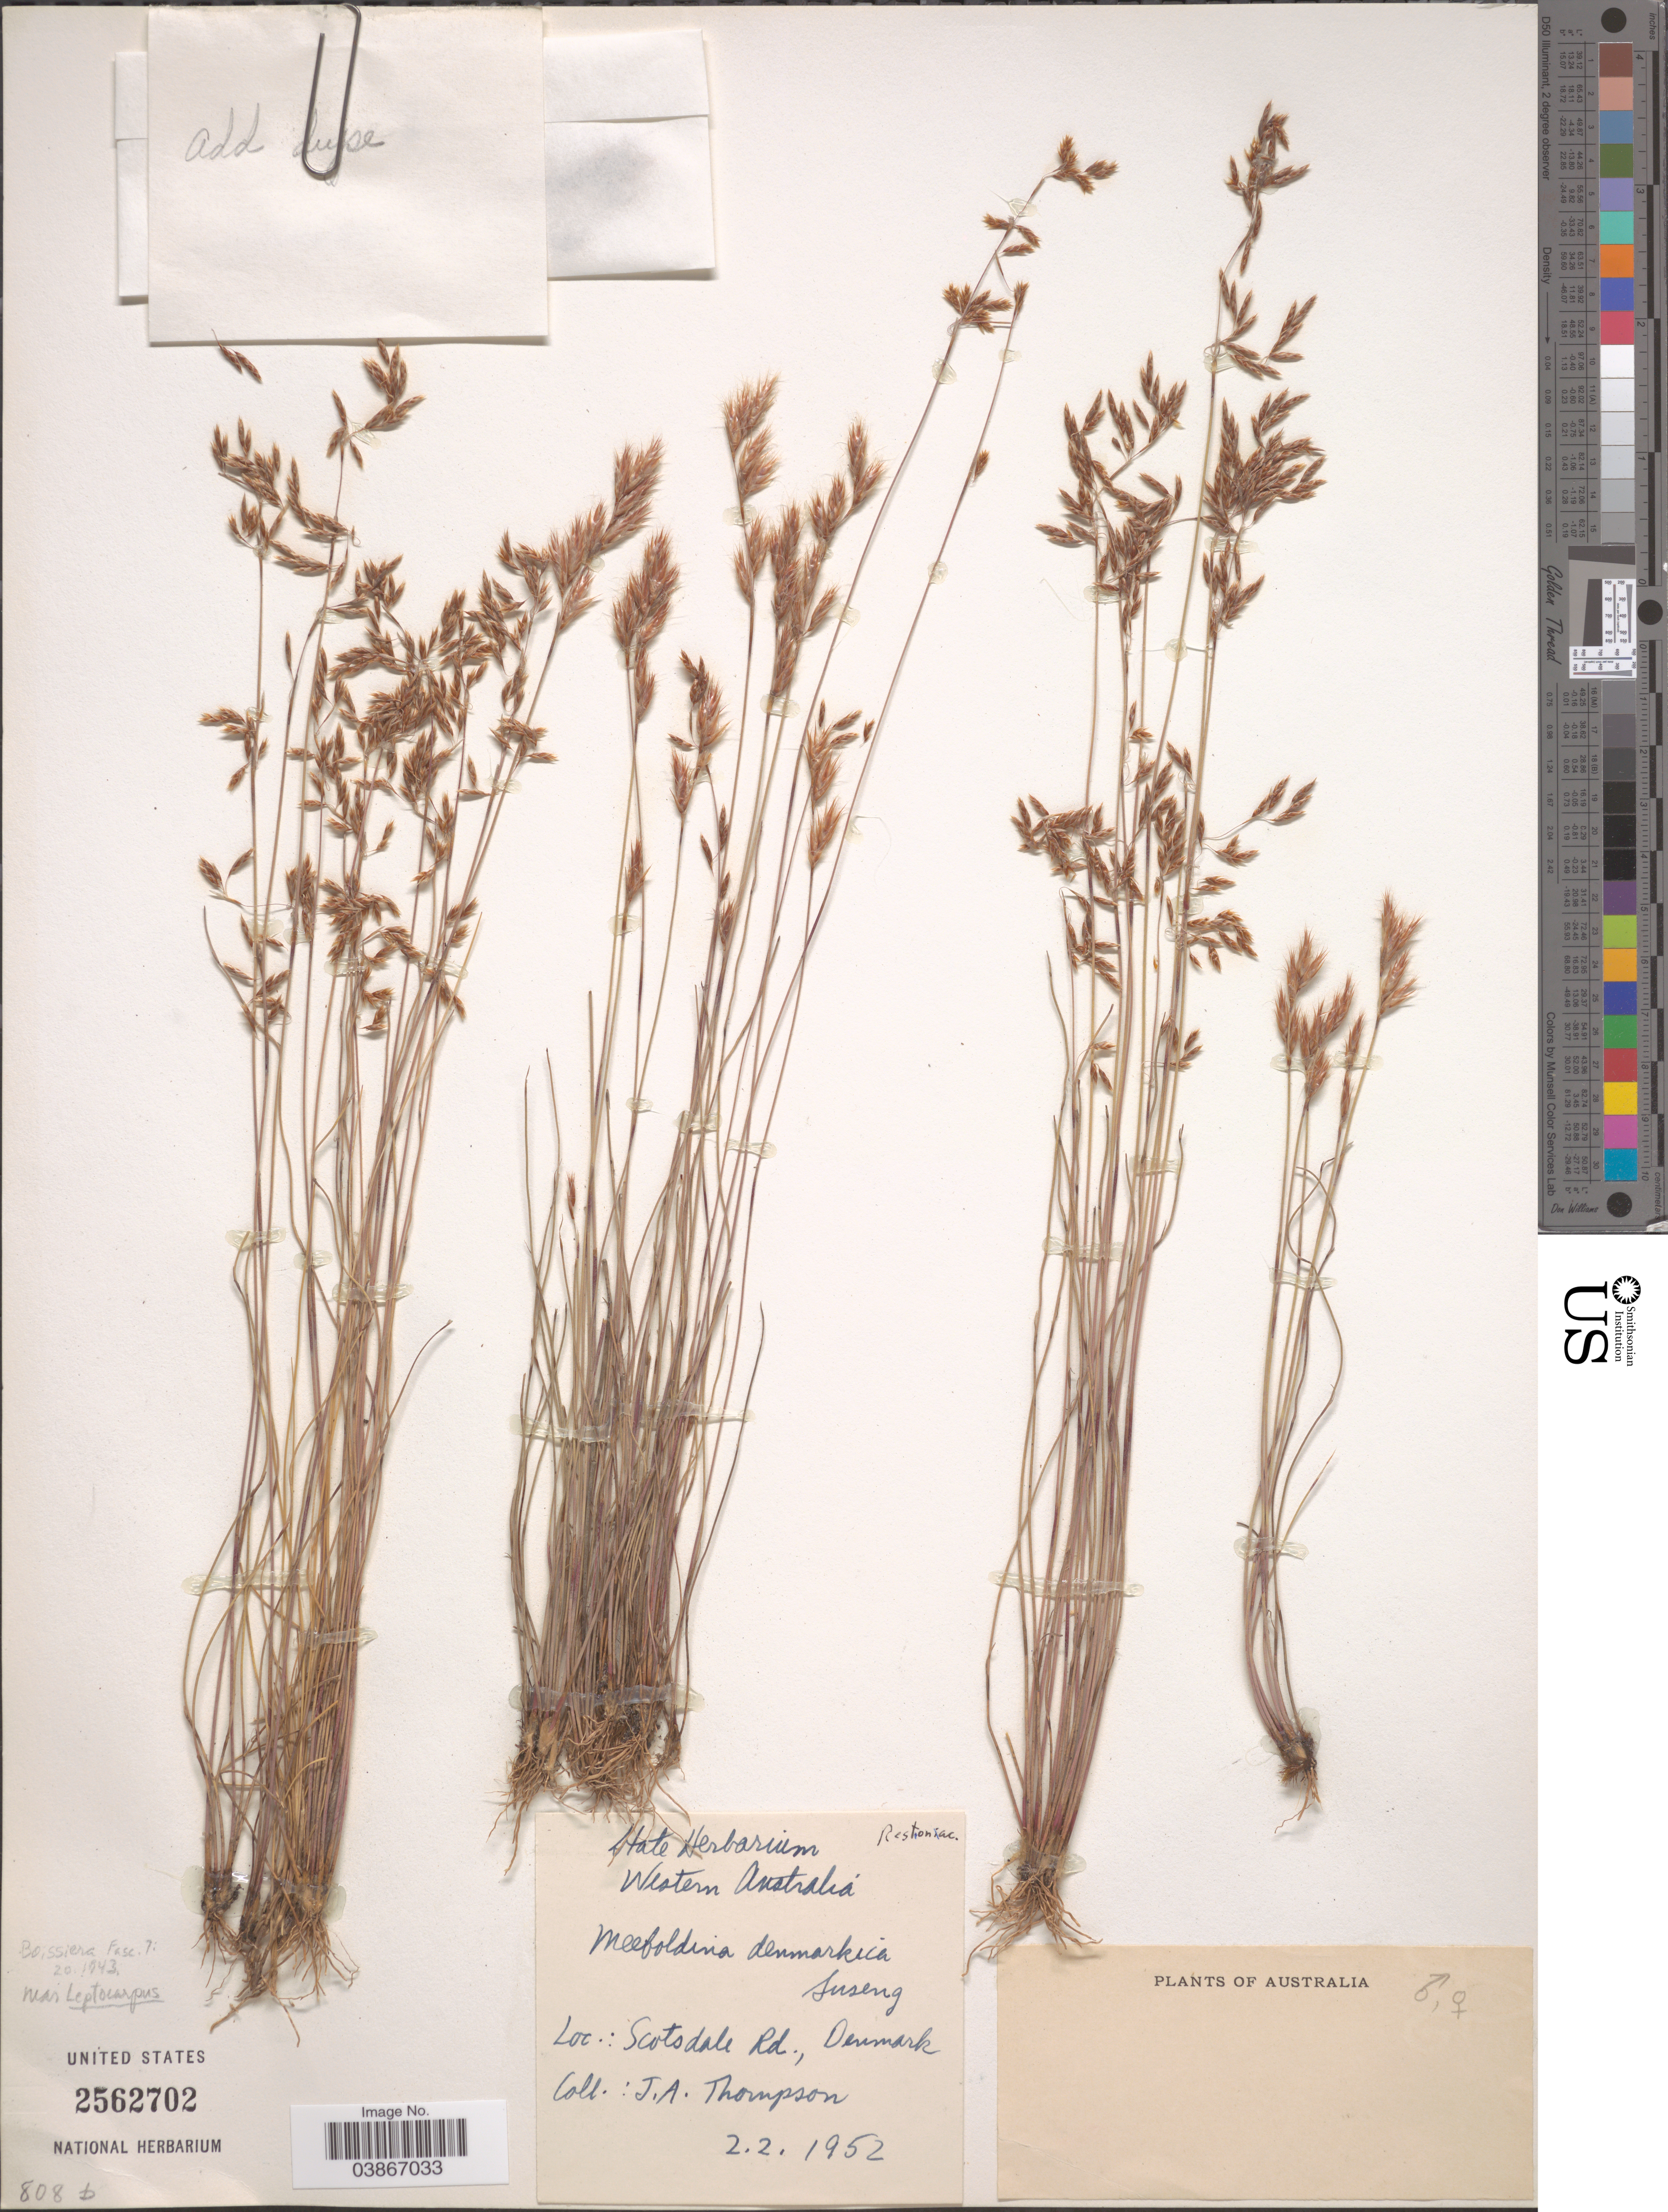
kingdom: Plantae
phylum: Tracheophyta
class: Liliopsida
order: Poales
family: Restionaceae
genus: Leptocarpus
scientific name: Leptocarpus denmarkicus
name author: (Suess.) B.G. Briggs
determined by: Strong, Mark T., (BOT), Smithsonian Institution - National Museum of Natural History (UNITED STATES)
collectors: J. Thompson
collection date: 1952-02-02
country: Australia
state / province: Western Australia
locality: Scotsdale Rd., Denmark.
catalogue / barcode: US 2562702